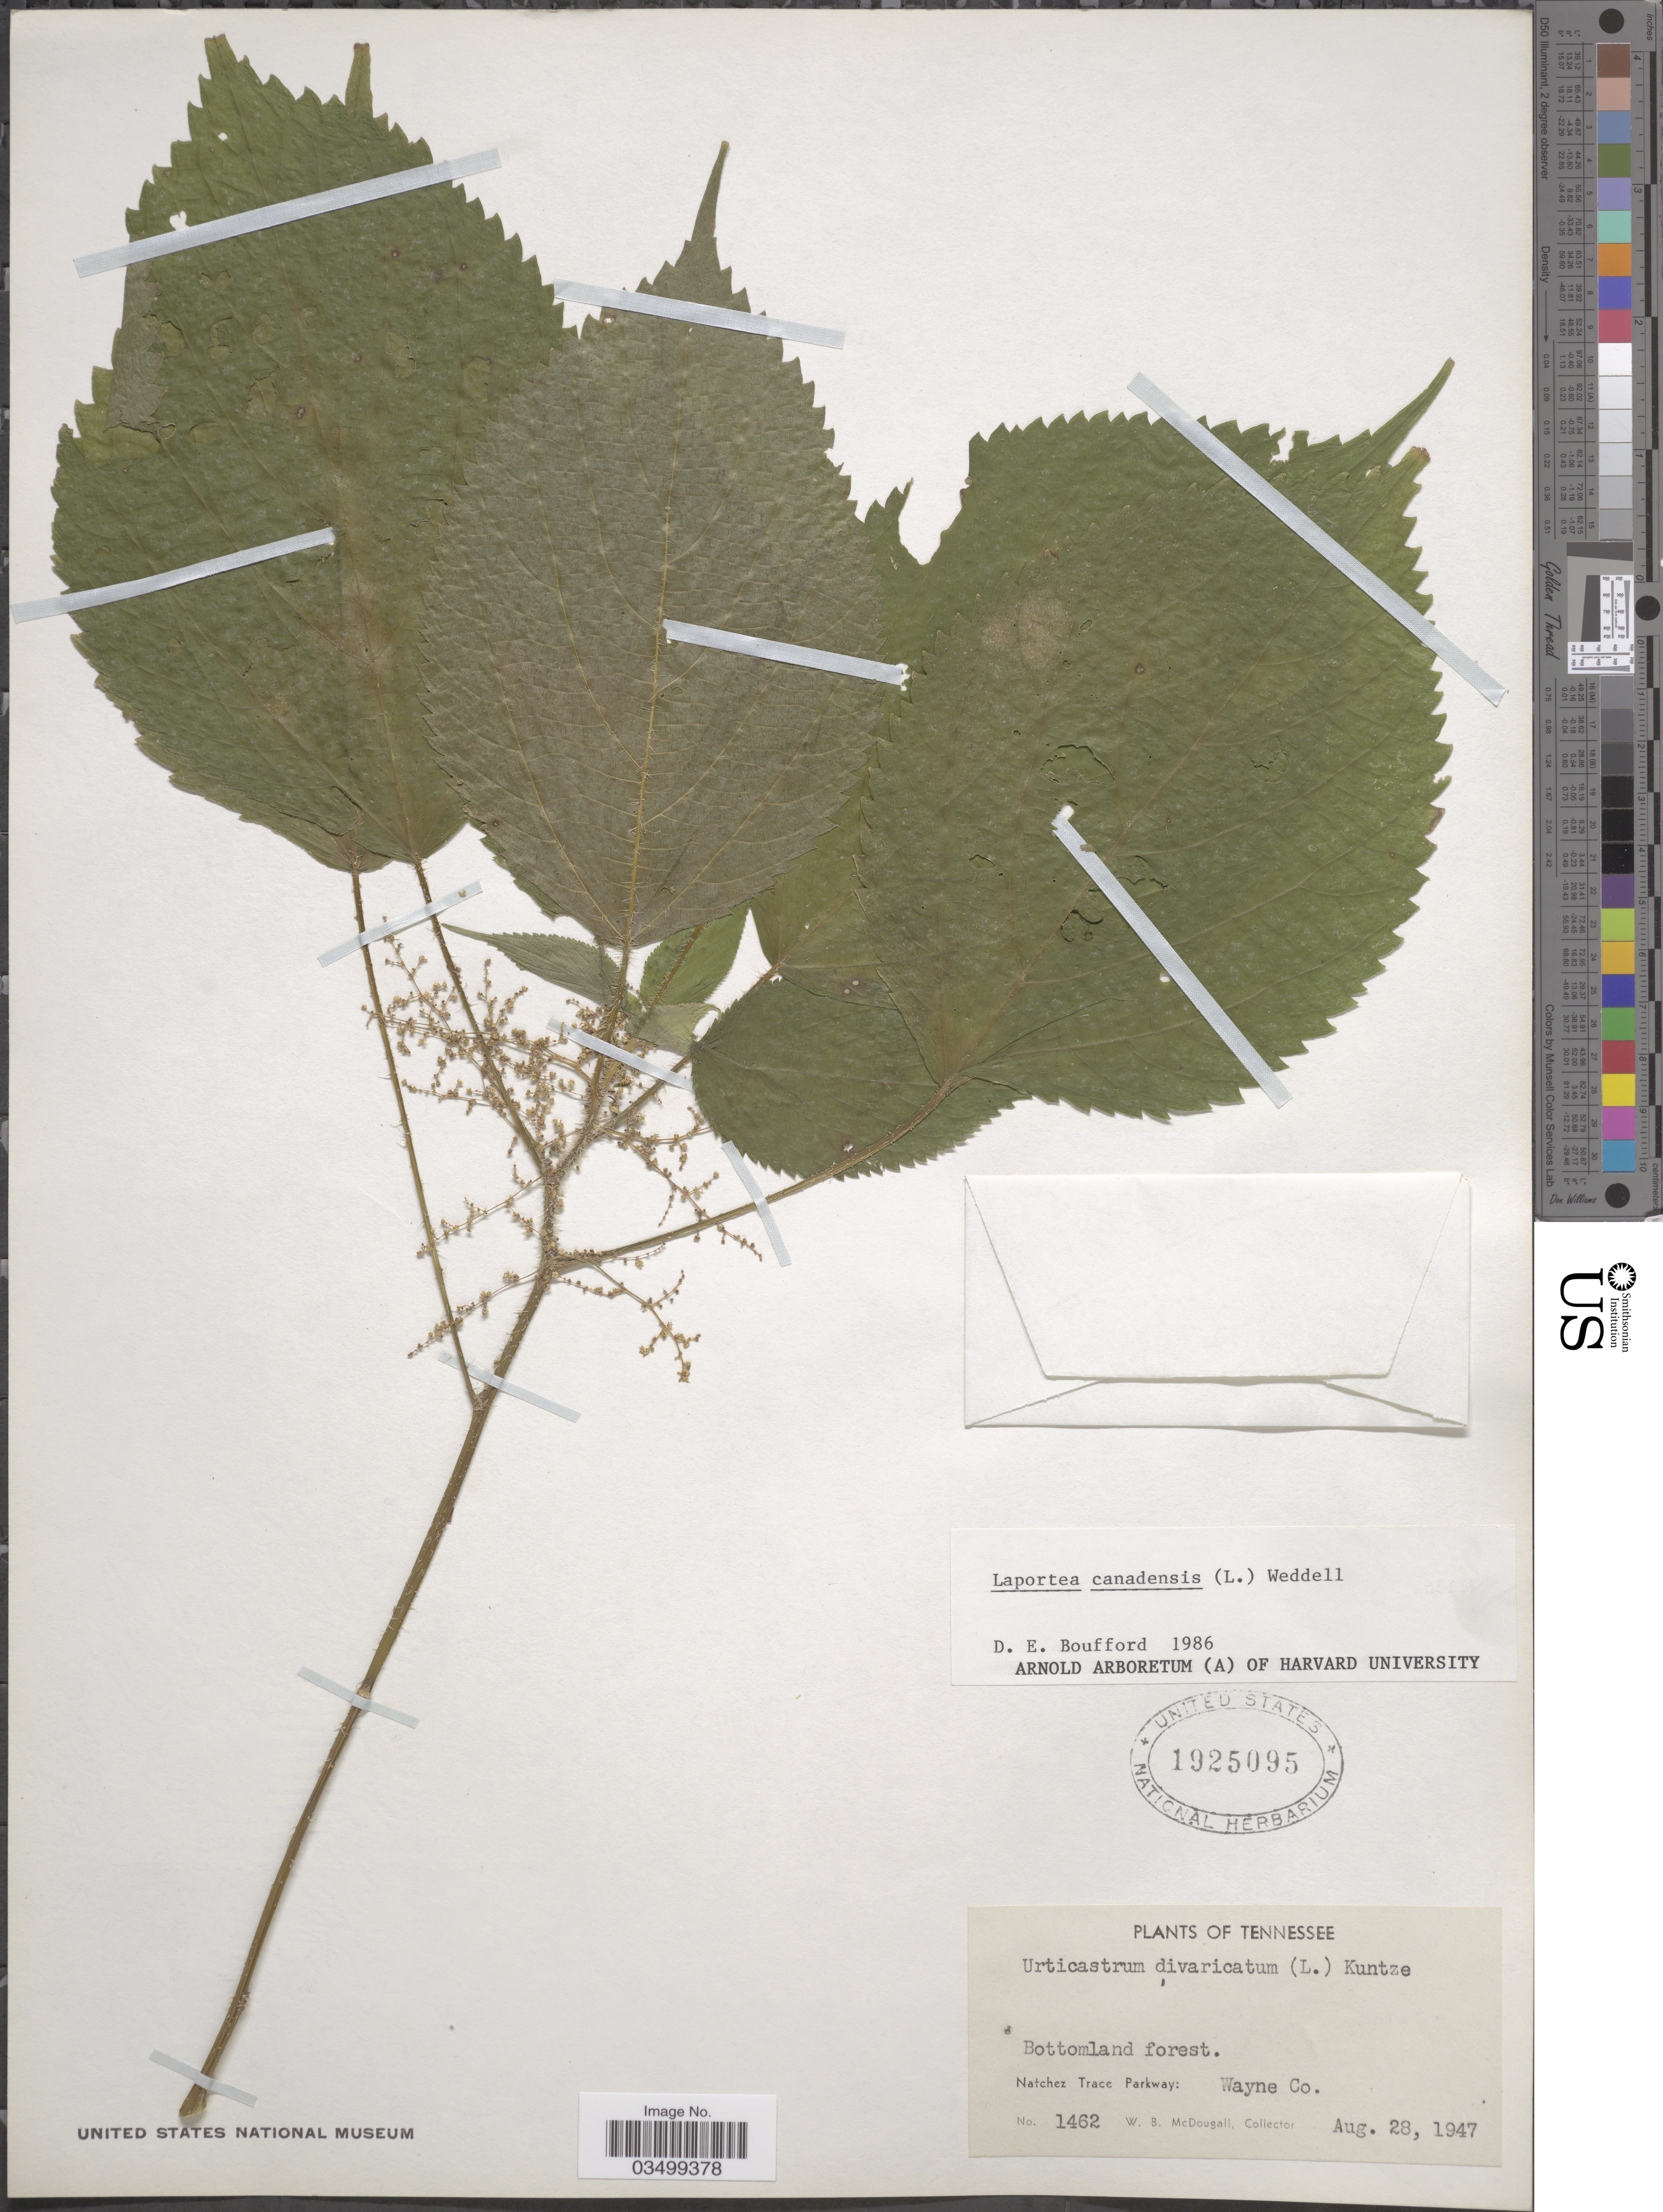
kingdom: Plantae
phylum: Tracheophyta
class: Magnoliopsida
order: Rosales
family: Urticaceae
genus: Laportea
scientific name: Laportea canadensis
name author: (L.) Wedd.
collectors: W. B. McDougall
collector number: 1462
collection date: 1947-08-28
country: United States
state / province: Tennessee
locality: Bottomland forest. Natchez Trace Parkway: Wayne Co.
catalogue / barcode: US 1925095